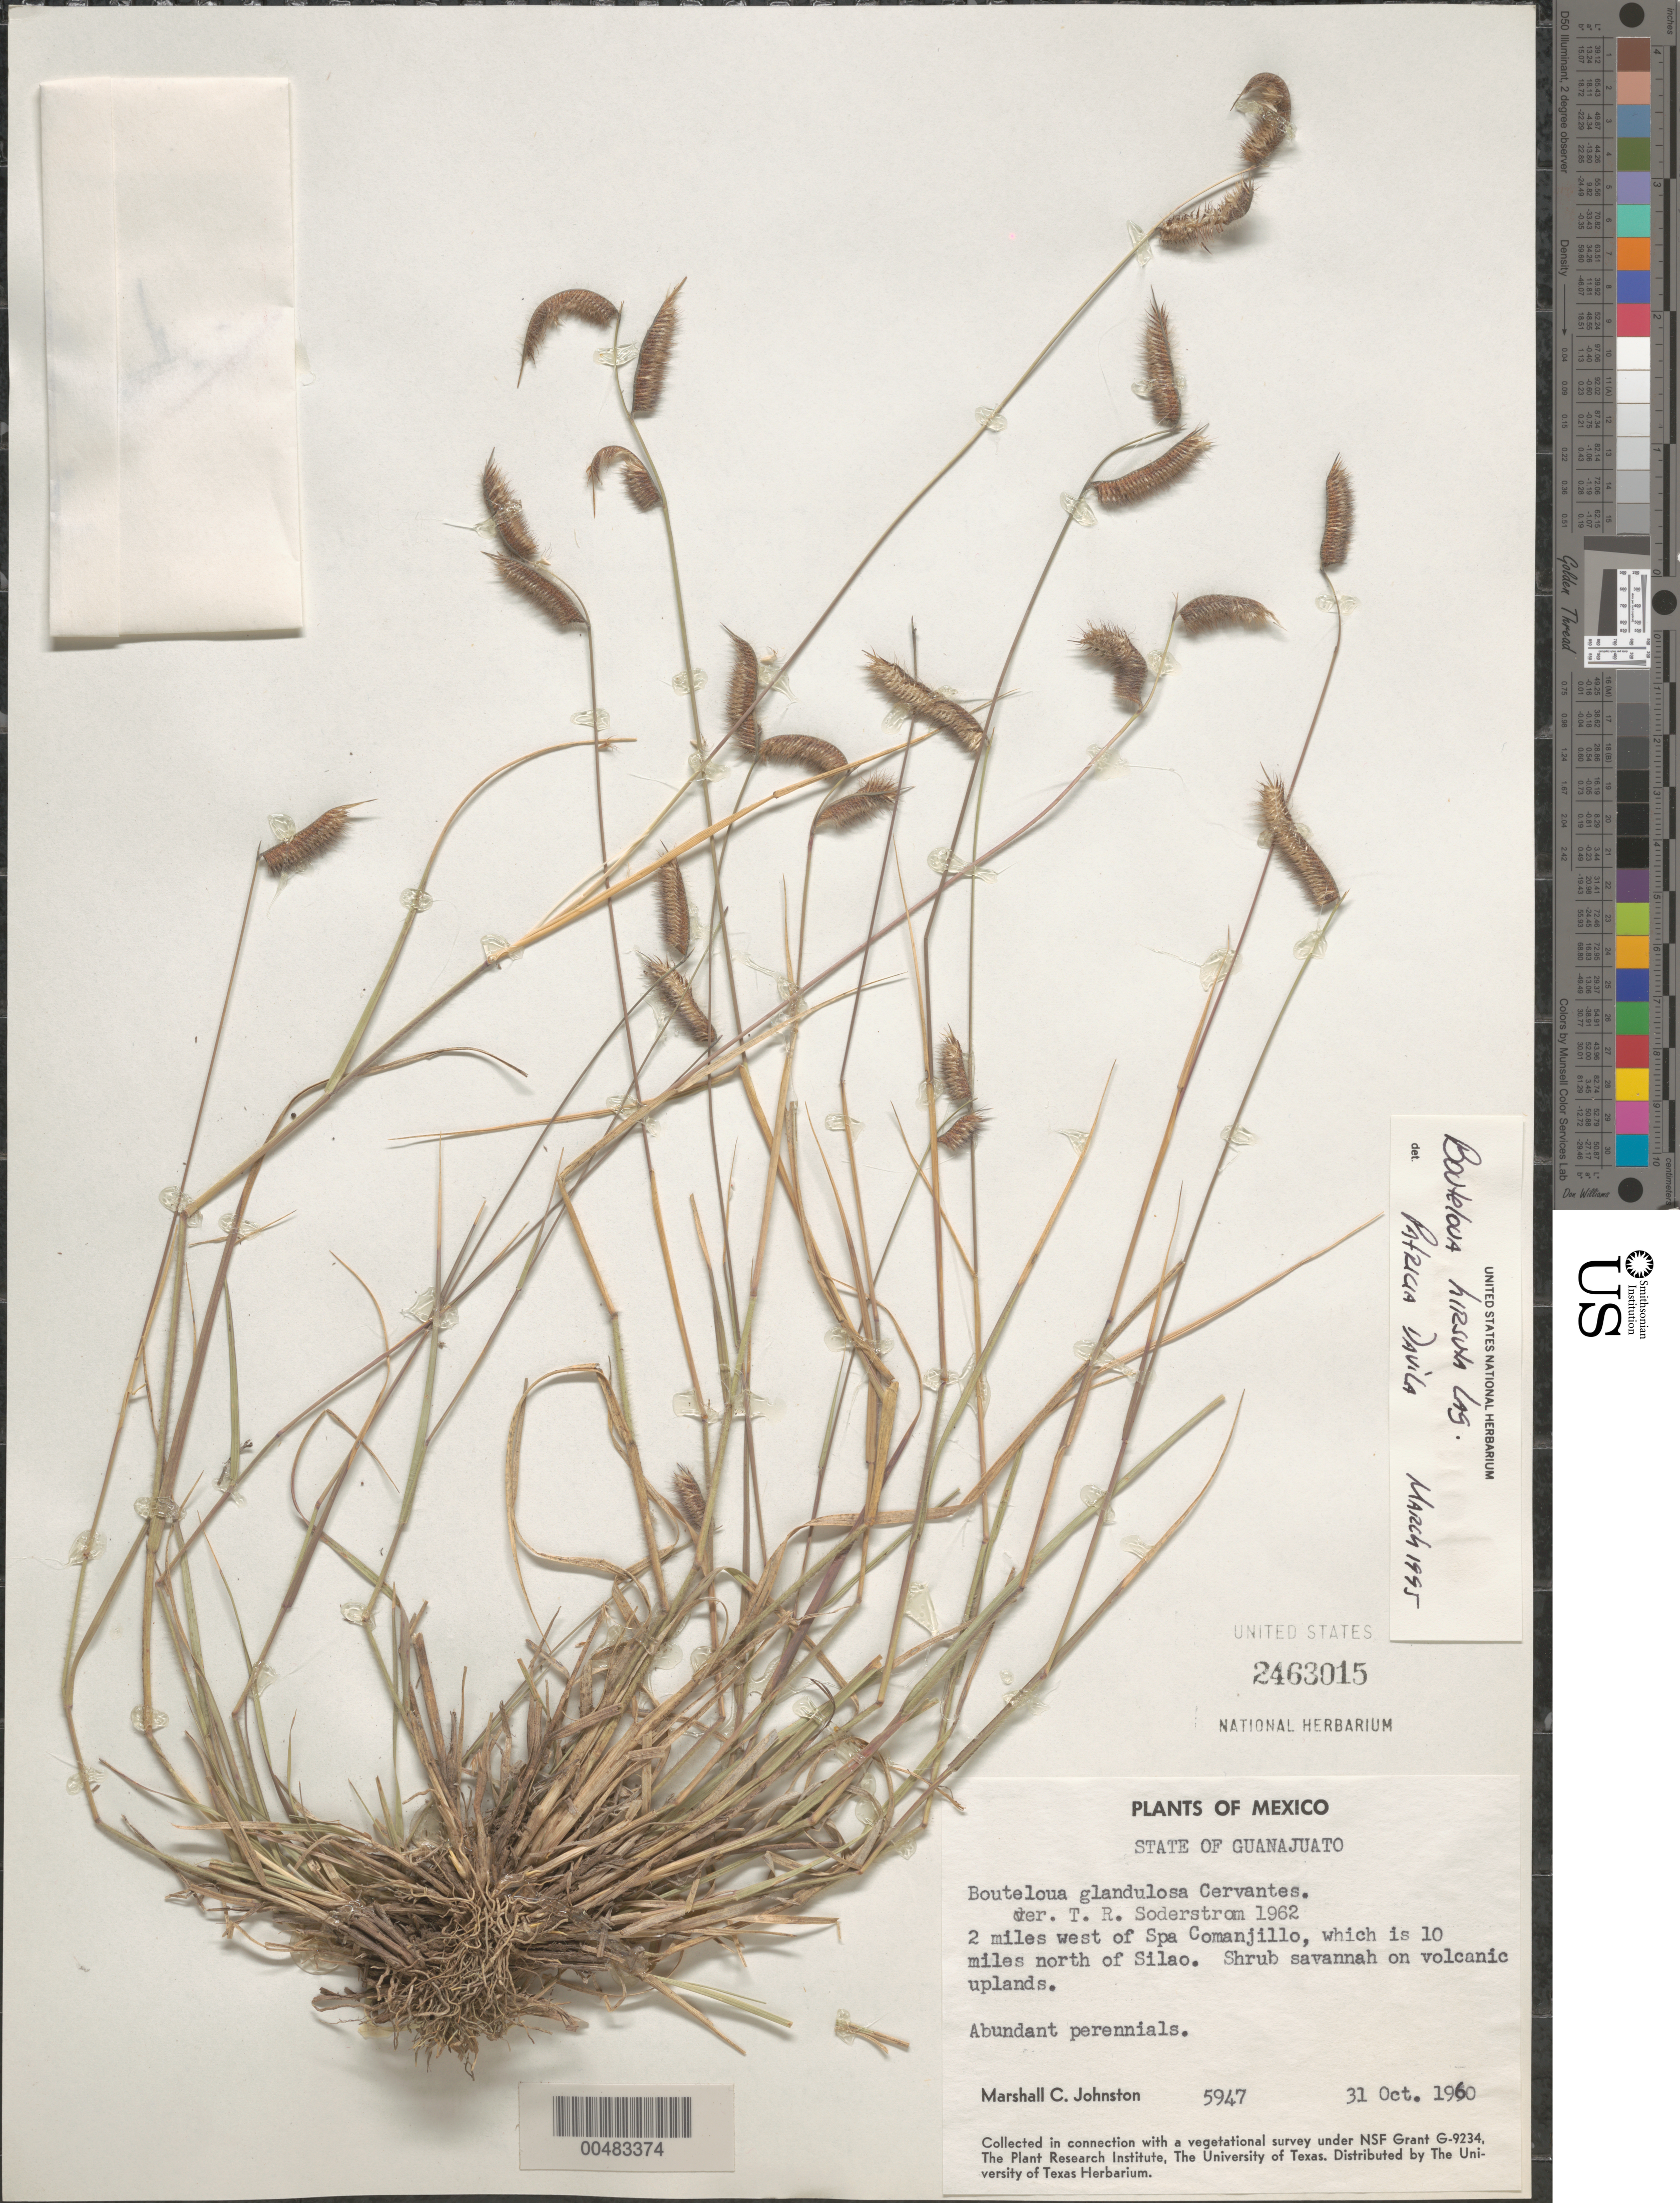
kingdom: Plantae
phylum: Tracheophyta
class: Liliopsida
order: Poales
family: Poaceae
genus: Bouteloua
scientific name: Bouteloua hirsuta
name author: Lag.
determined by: Dávila, P. D.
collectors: M. Johnston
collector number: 5947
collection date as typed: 31 Oct 1960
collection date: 1960-10-31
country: Mexico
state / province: Guanajuato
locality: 2 mi W of Spa Comanjillo, which is 10 mi N of Silao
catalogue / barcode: US 2463015